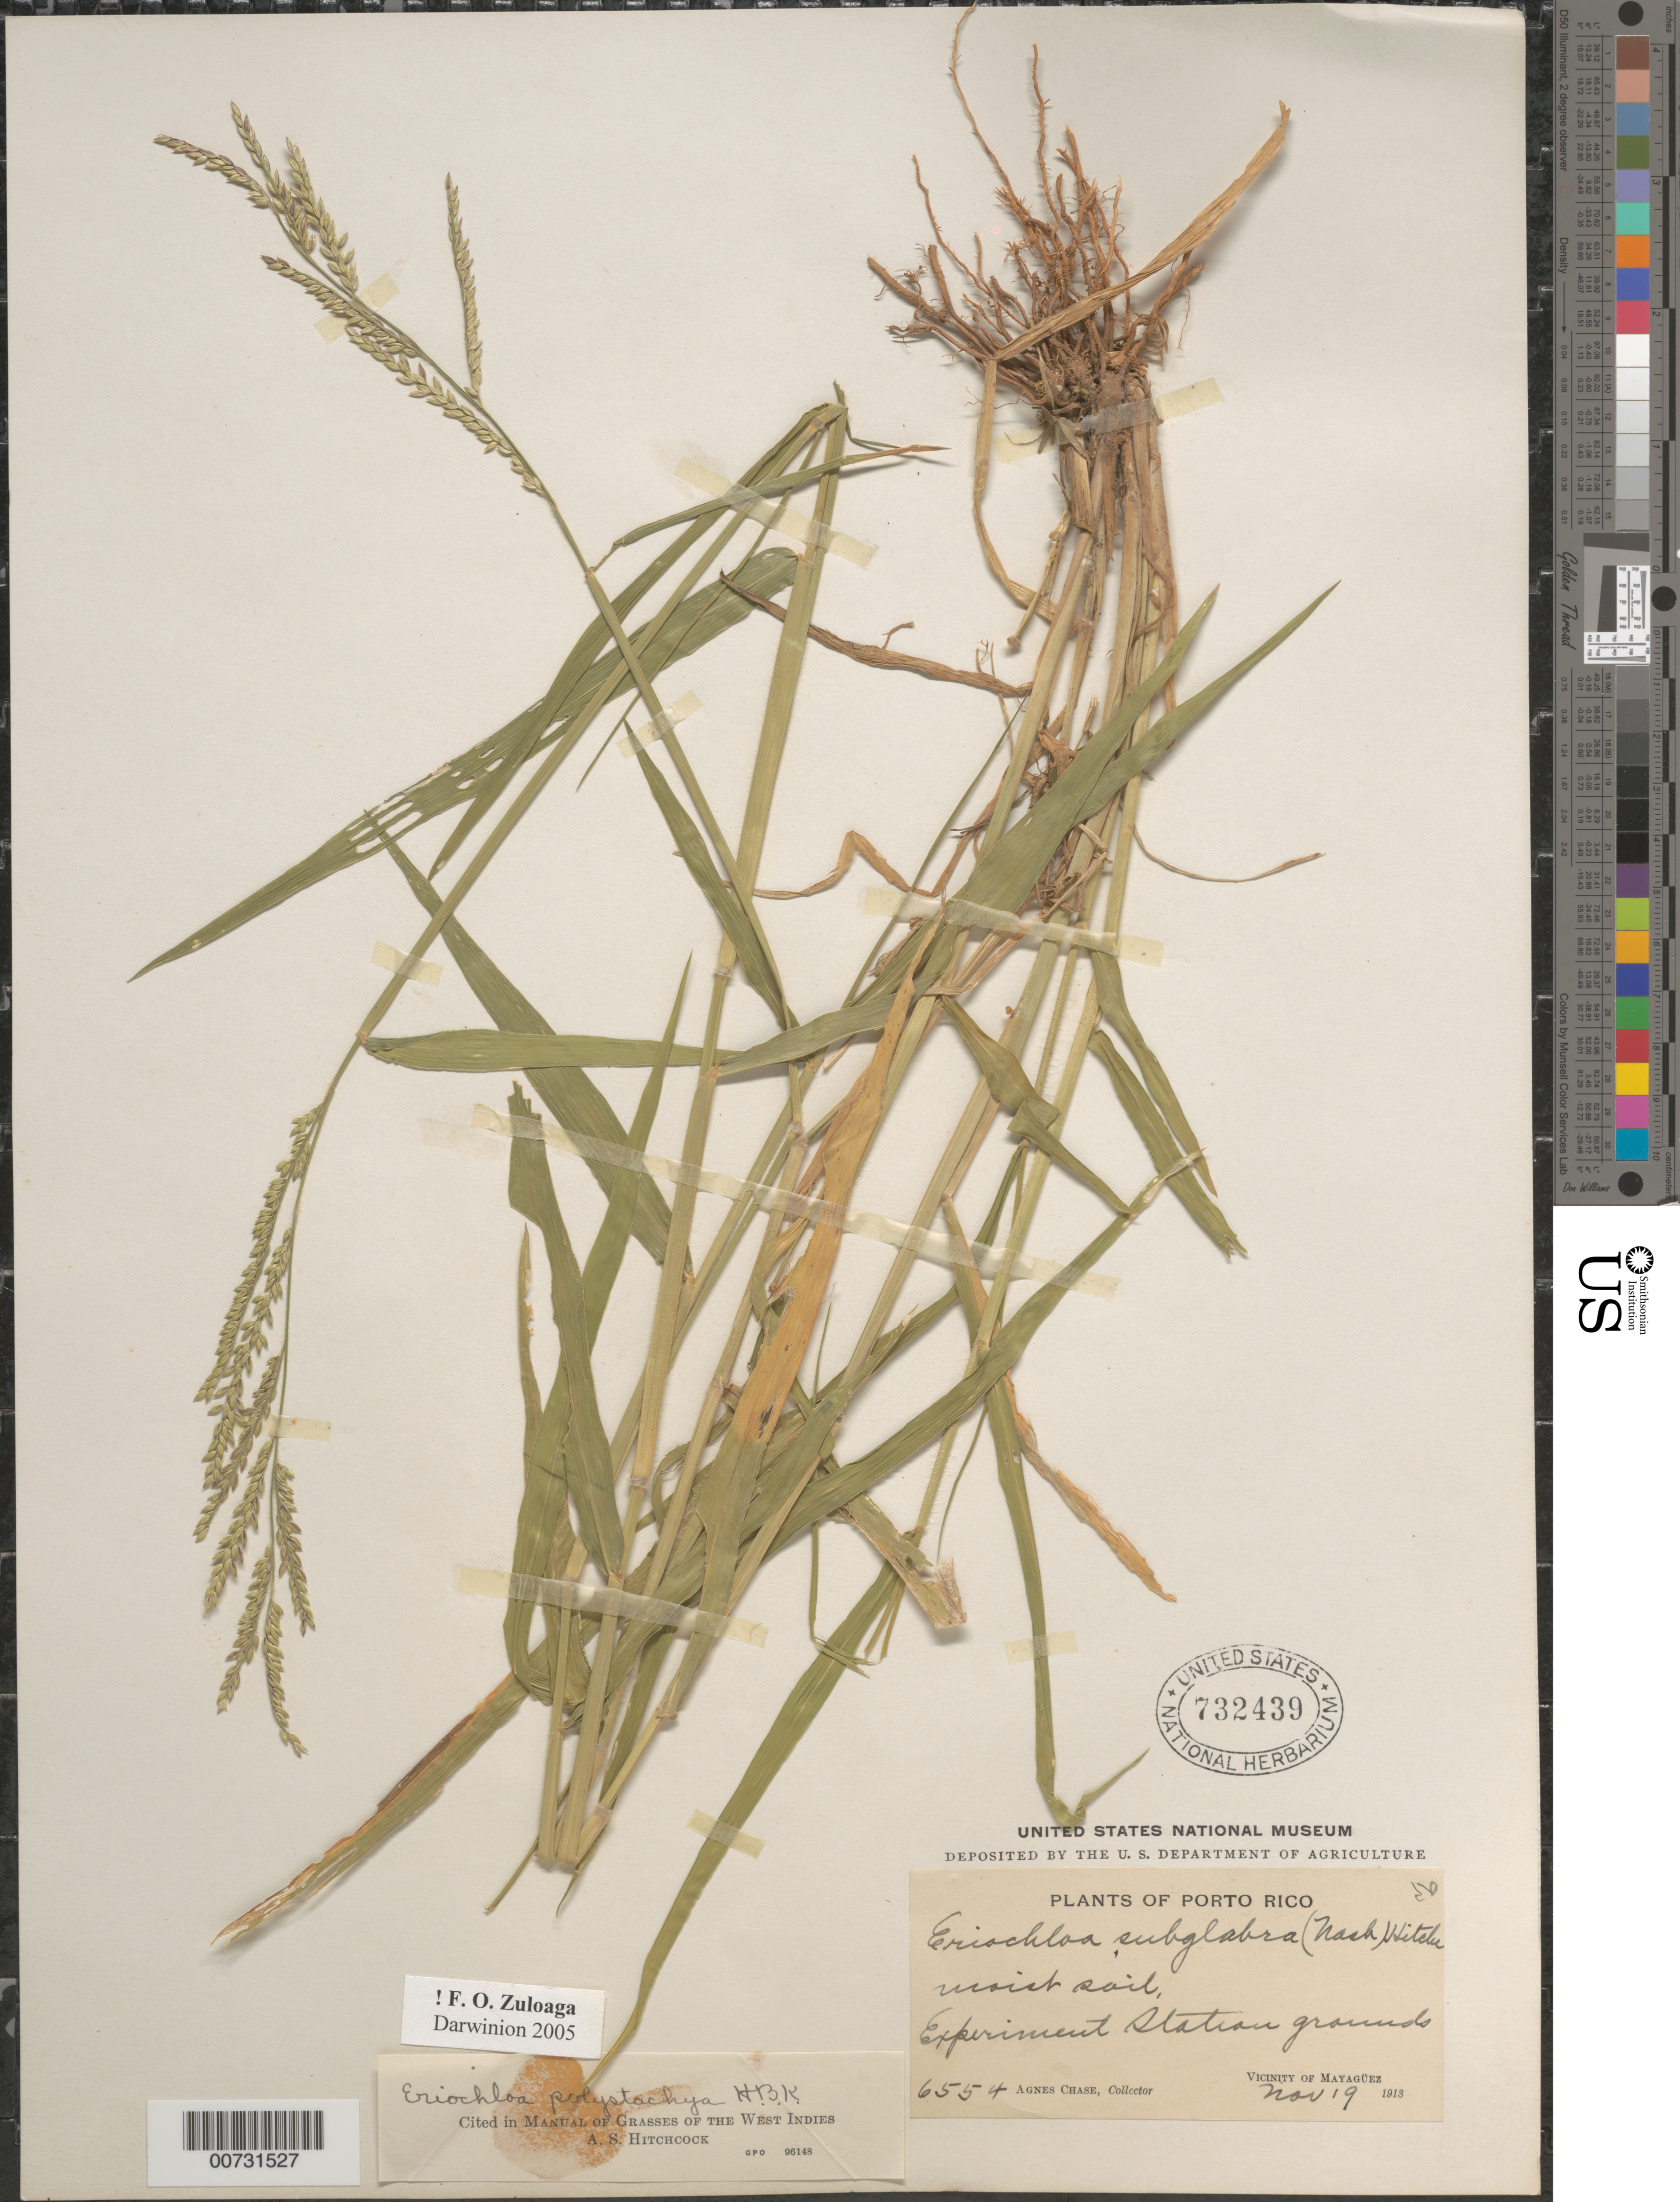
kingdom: Plantae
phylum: Tracheophyta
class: Liliopsida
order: Poales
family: Poaceae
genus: Eriochloa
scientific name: Eriochloa polystachya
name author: Kunth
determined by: Hitchcock, Albert S.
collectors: A. Chase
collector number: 6554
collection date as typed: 19 Nov 1913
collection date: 1913-11-19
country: Puerto Rico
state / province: Mayagüez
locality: Exp. Station Grounds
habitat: Moist soil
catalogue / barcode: US 732439